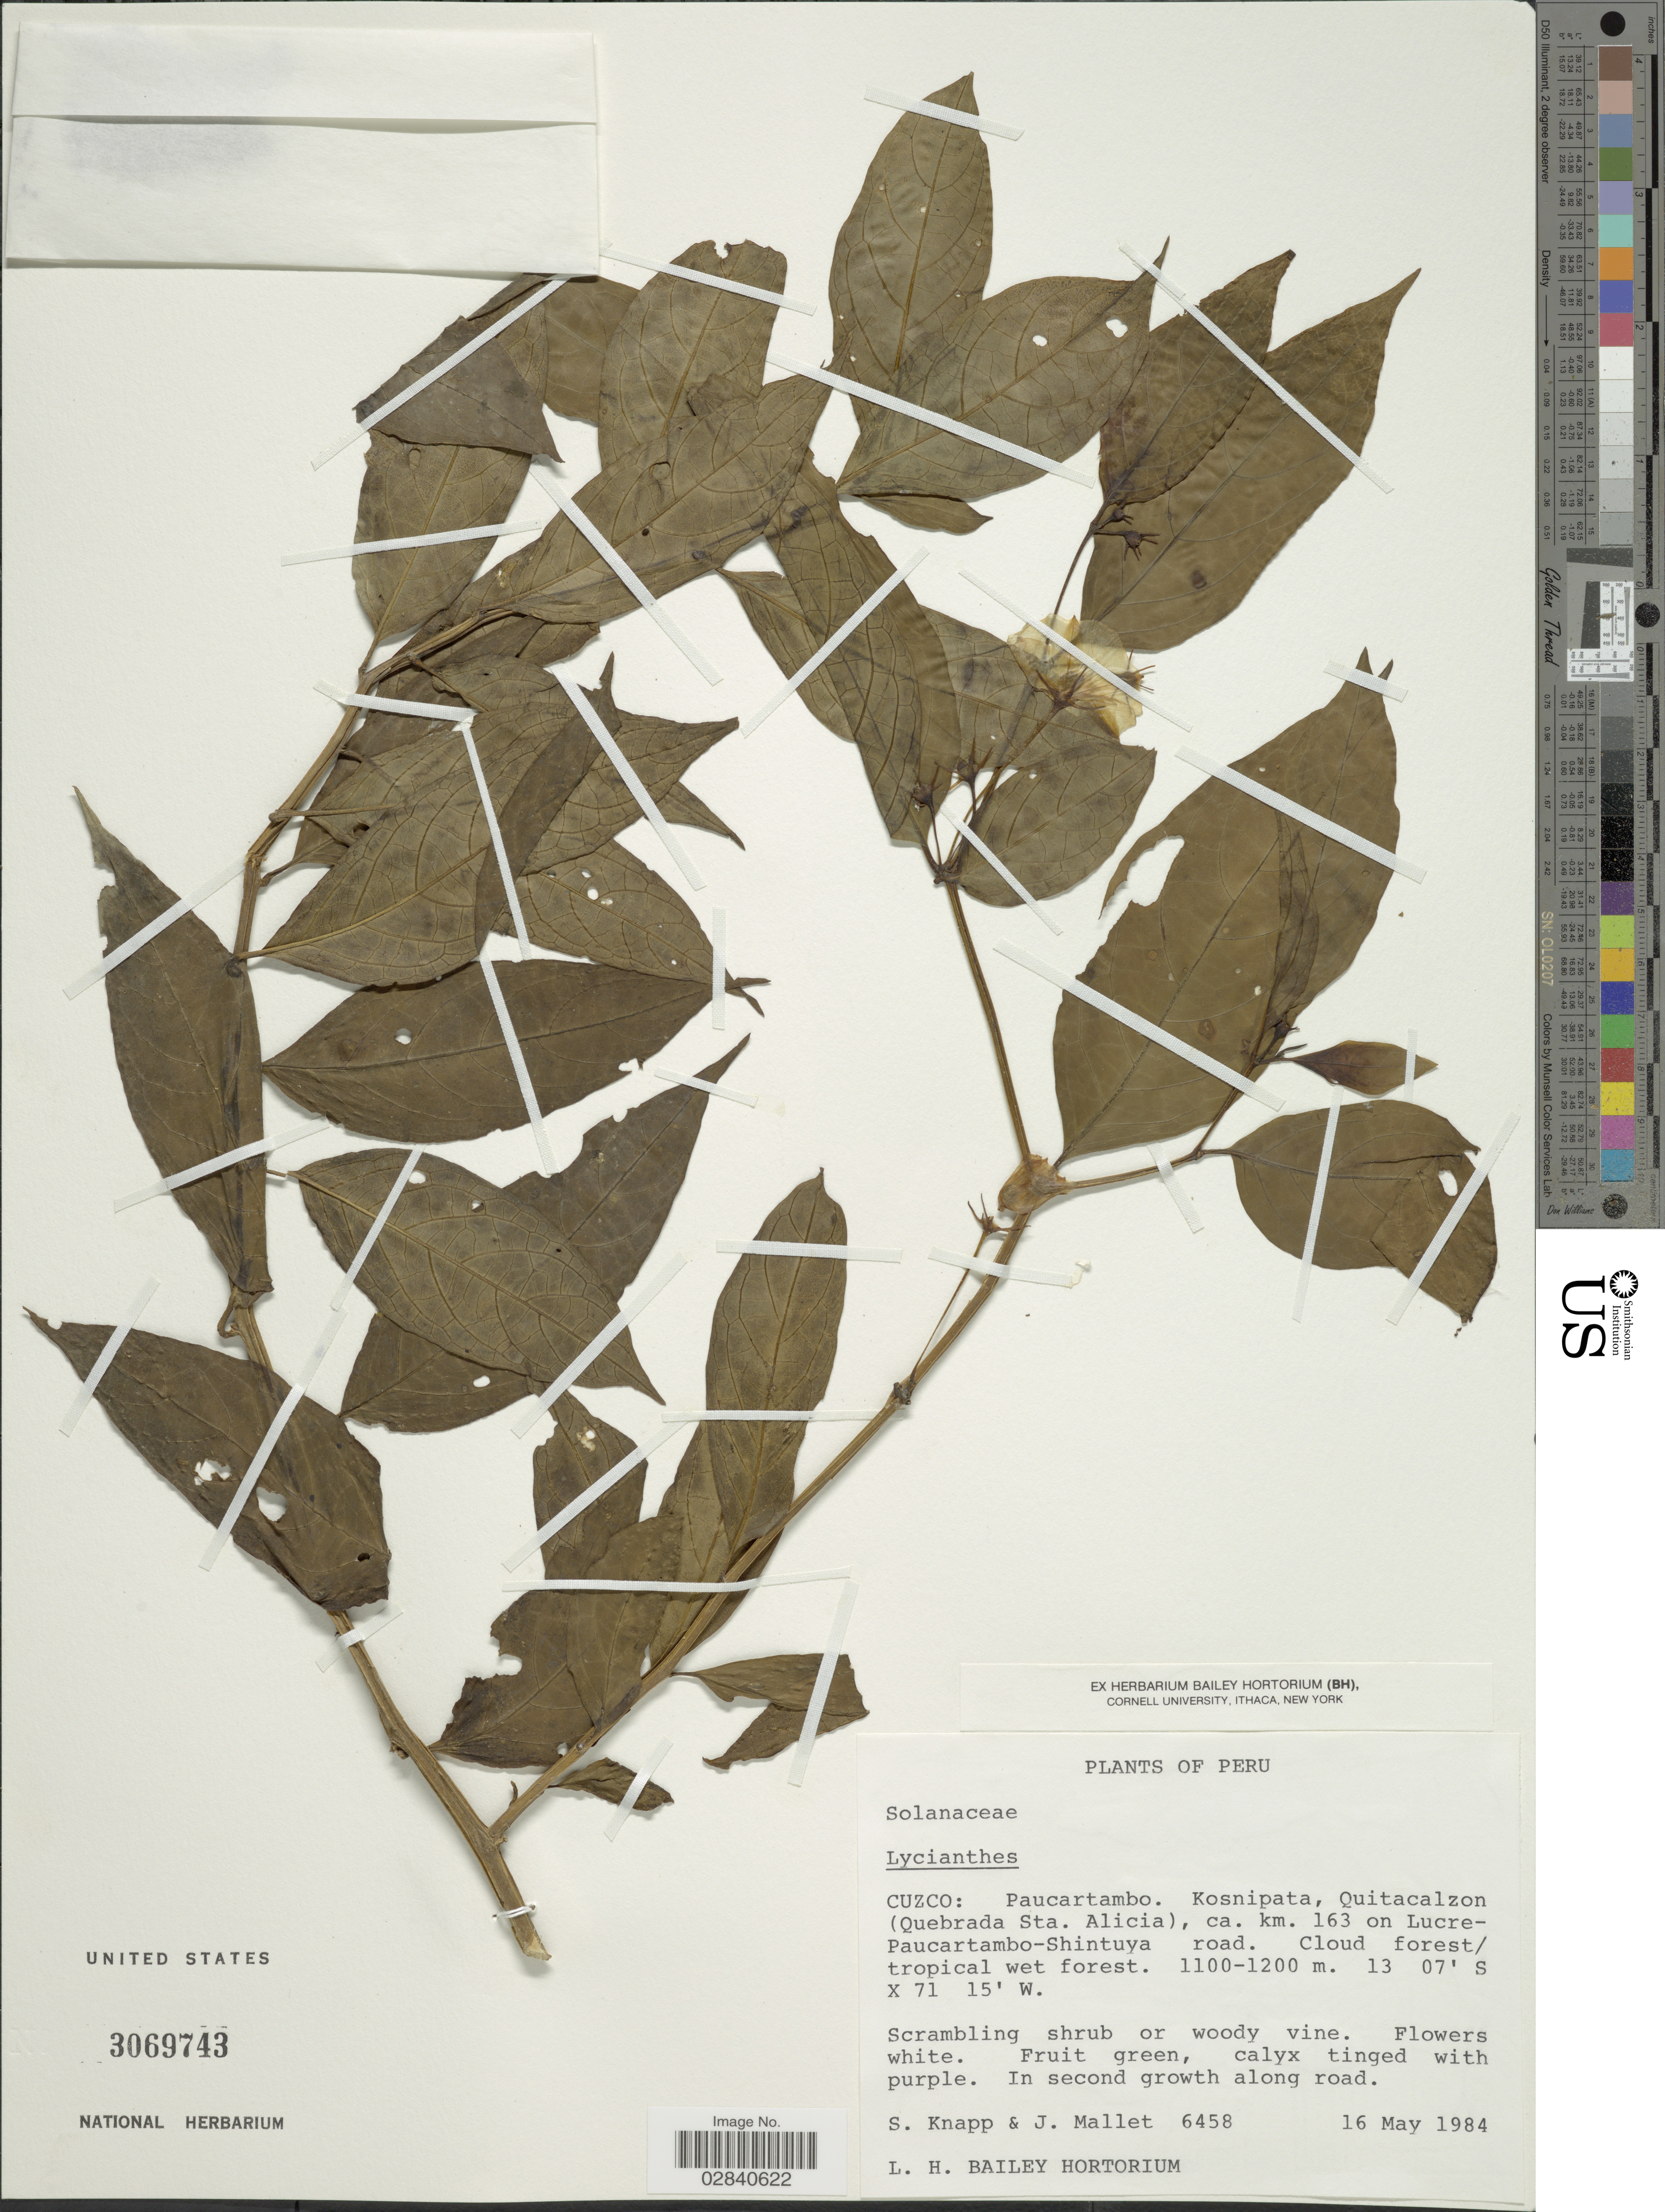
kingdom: Plantae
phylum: Tracheophyta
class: Magnoliopsida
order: Solanales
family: Solanaceae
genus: Lycianthes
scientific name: Lycianthes sp.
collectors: S. Knapp & J. Mallet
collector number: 6458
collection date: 1984-05-16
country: Peru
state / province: Cusco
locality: Cuzco: Paucartambo. Kosnipata, Quitacalzon (Quebrada Sta. Alicia), ca. km. 163 on Lucre-Paucartambo-Shintuya road.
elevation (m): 1100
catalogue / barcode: US 3069743